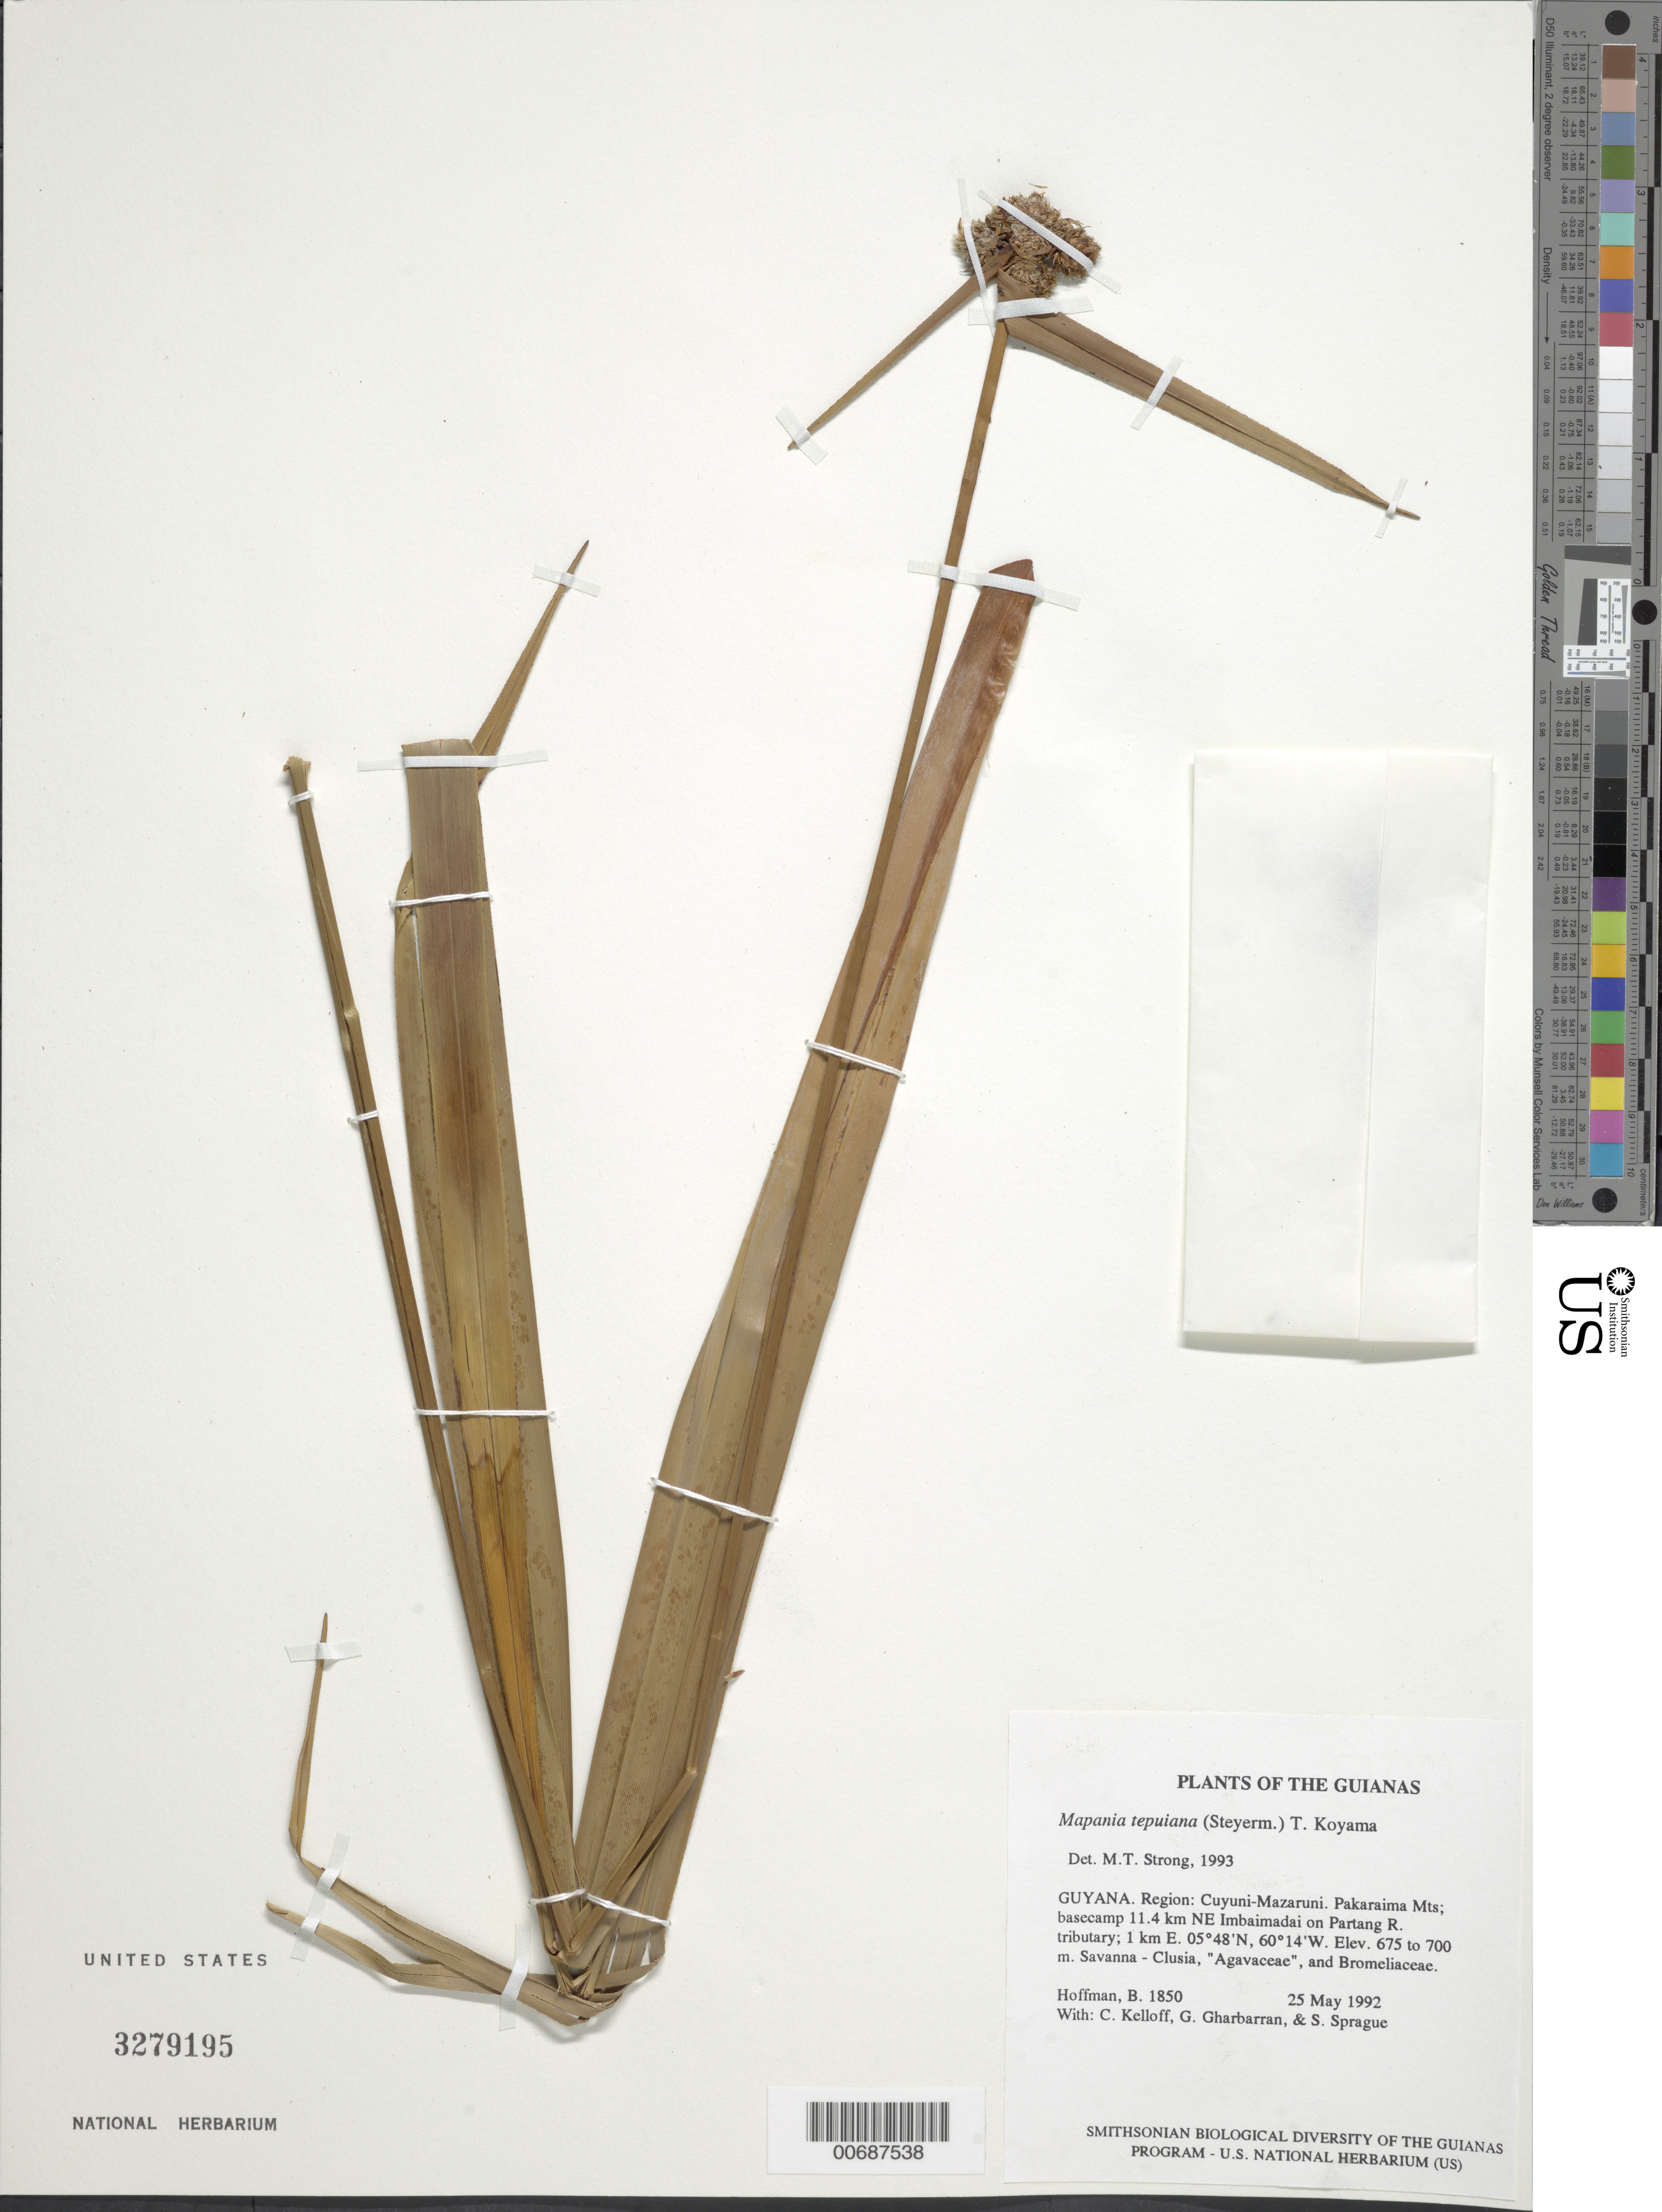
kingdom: Plantae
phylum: Tracheophyta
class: Liliopsida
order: Poales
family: Cyperaceae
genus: Mapania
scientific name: Mapania tepuiana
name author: (Steyerm.) T. Koyama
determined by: Strong, M. T., (US), Smithsonian Institution - National Museum of Natural History (UNITED STATES)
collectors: B. Hoffman, C. L. Kelloff, G. Gharbarran & S. Sprague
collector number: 1850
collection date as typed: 25 May 1992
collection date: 1992-05-25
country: Guyana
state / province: Cuyuni-Mazaruni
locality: Pakaraima Mts; basecamp 11.4 km NE Imbaimadai on Partang River tributary; 1 km E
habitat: Savanna - Clusia, "Agavaceae", and Bromeliaceae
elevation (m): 675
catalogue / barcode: US 3279195